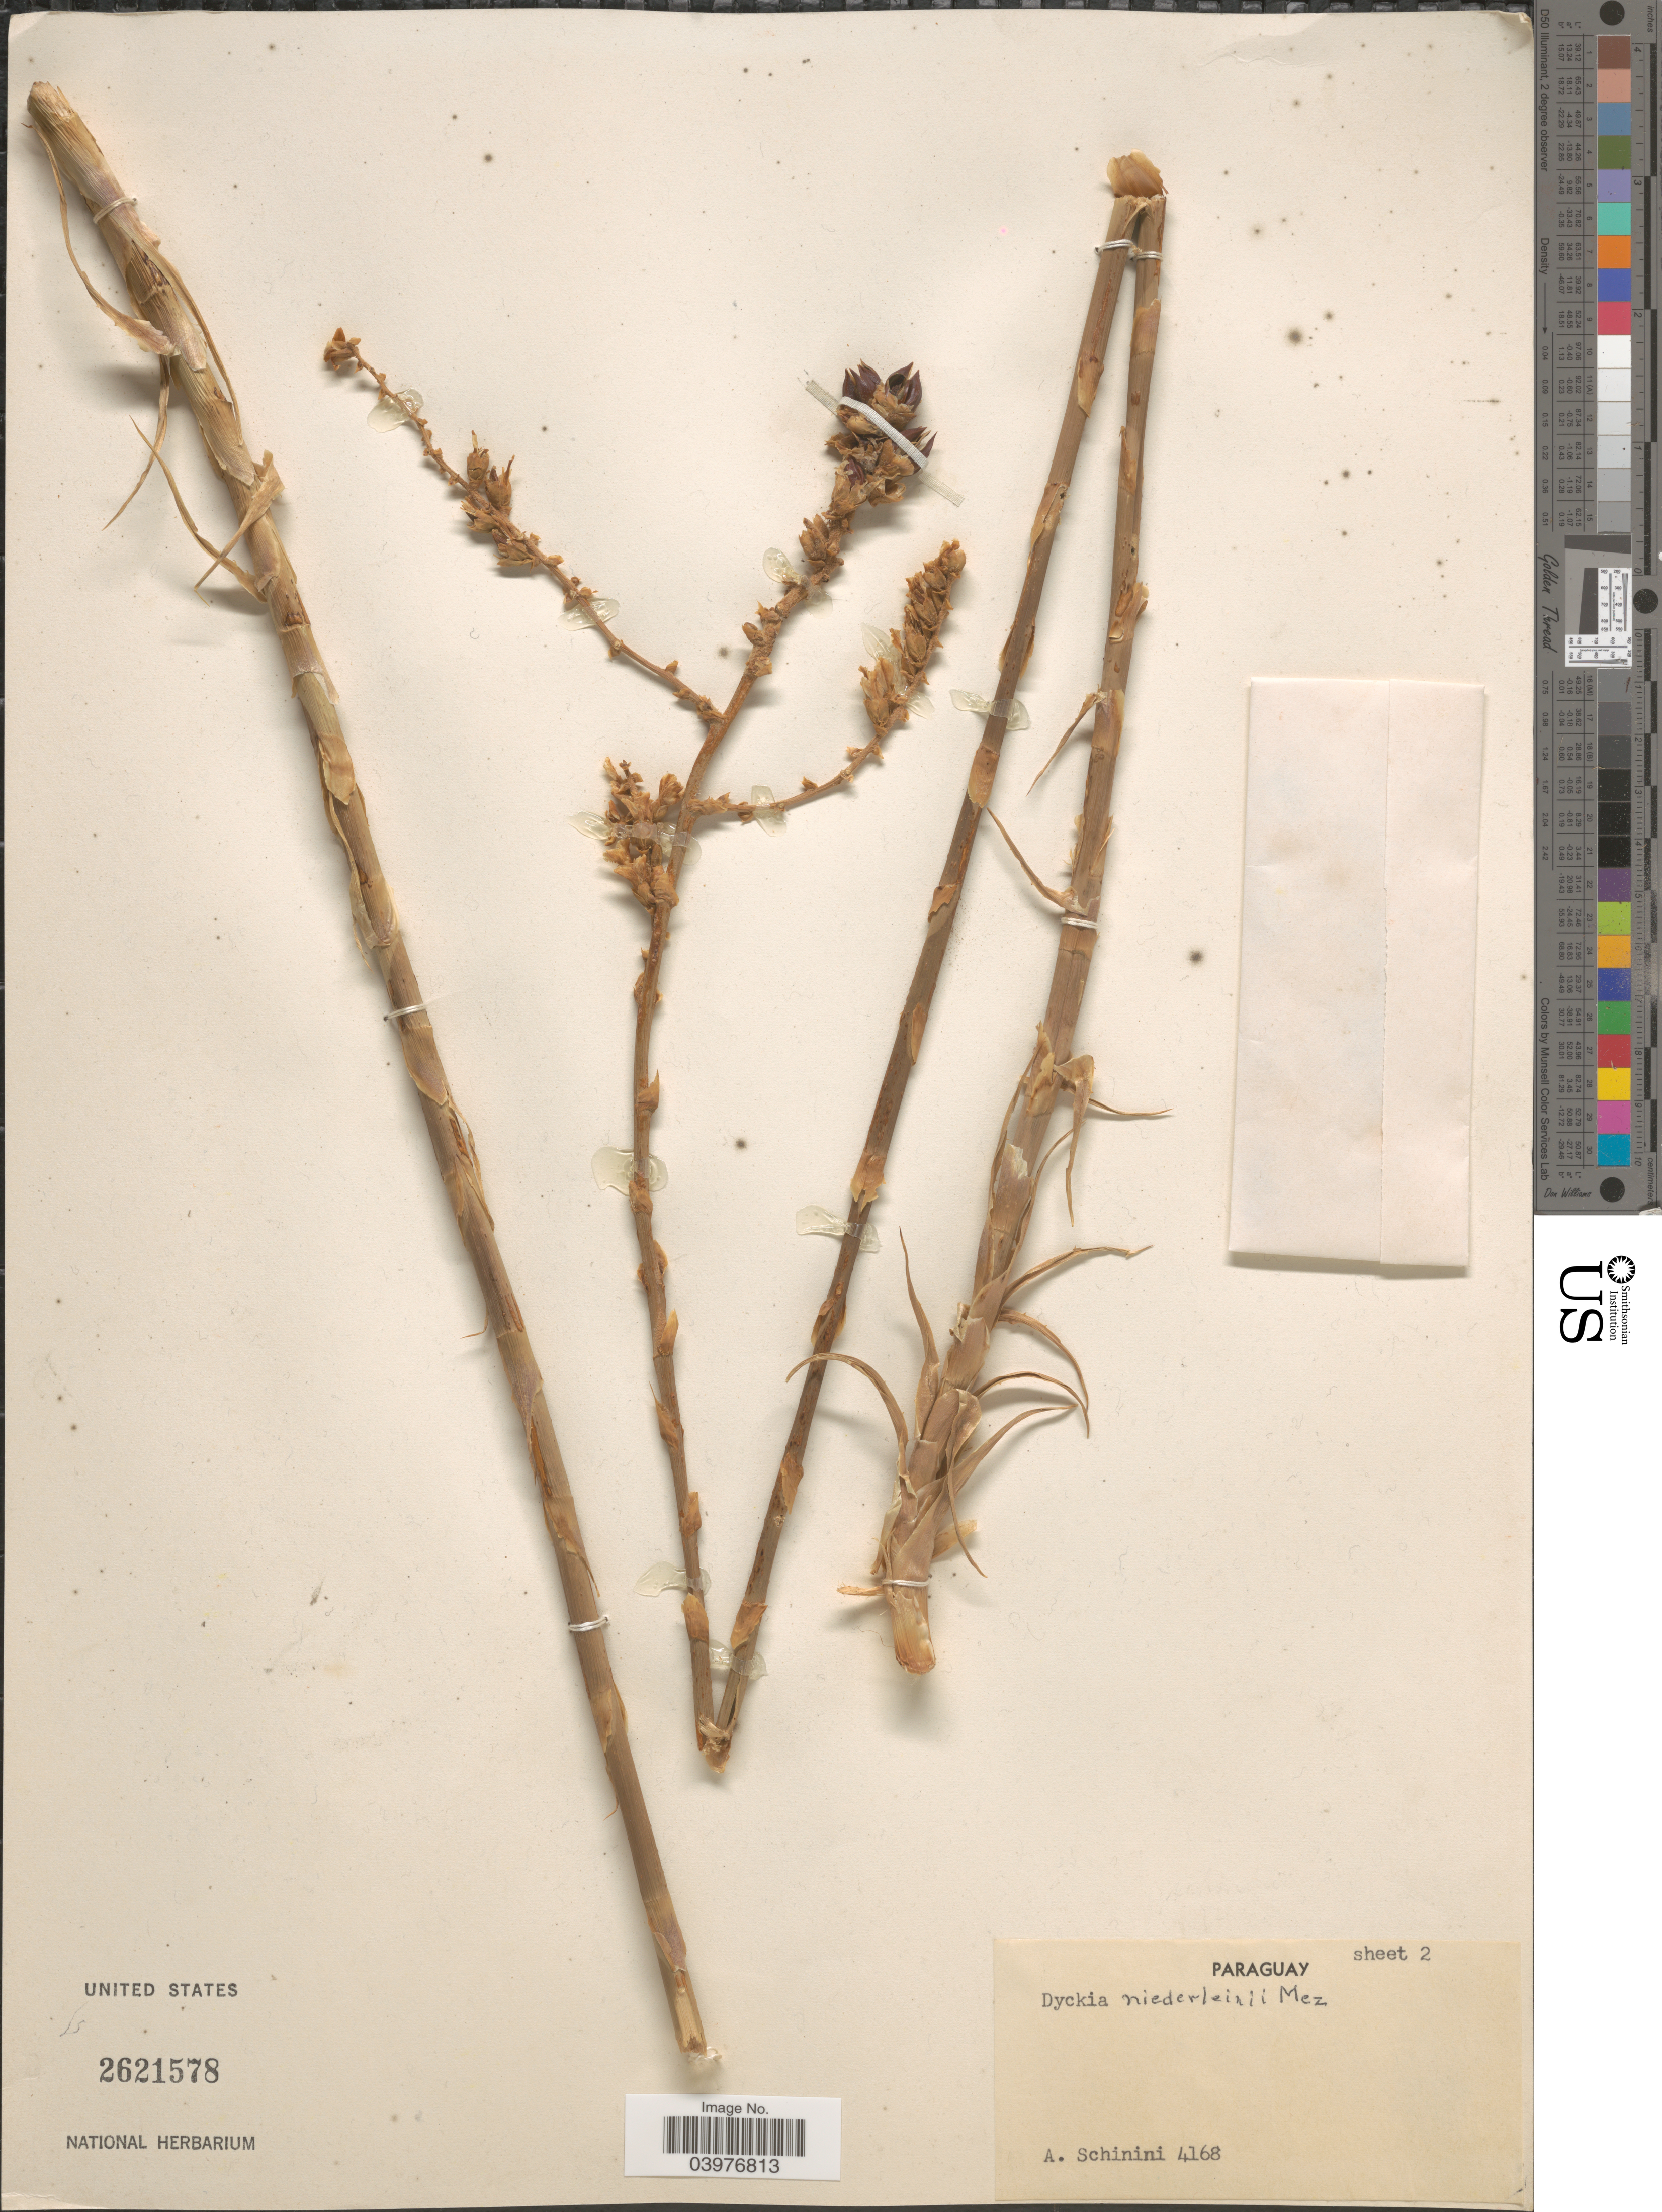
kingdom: Plantae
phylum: Tracheophyta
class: Liliopsida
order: Poales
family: Bromeliaceae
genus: Dyckia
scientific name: Dyckia niederleinii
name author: Mez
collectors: A. Schinini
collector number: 4168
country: Paraguay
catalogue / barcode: US 2621578